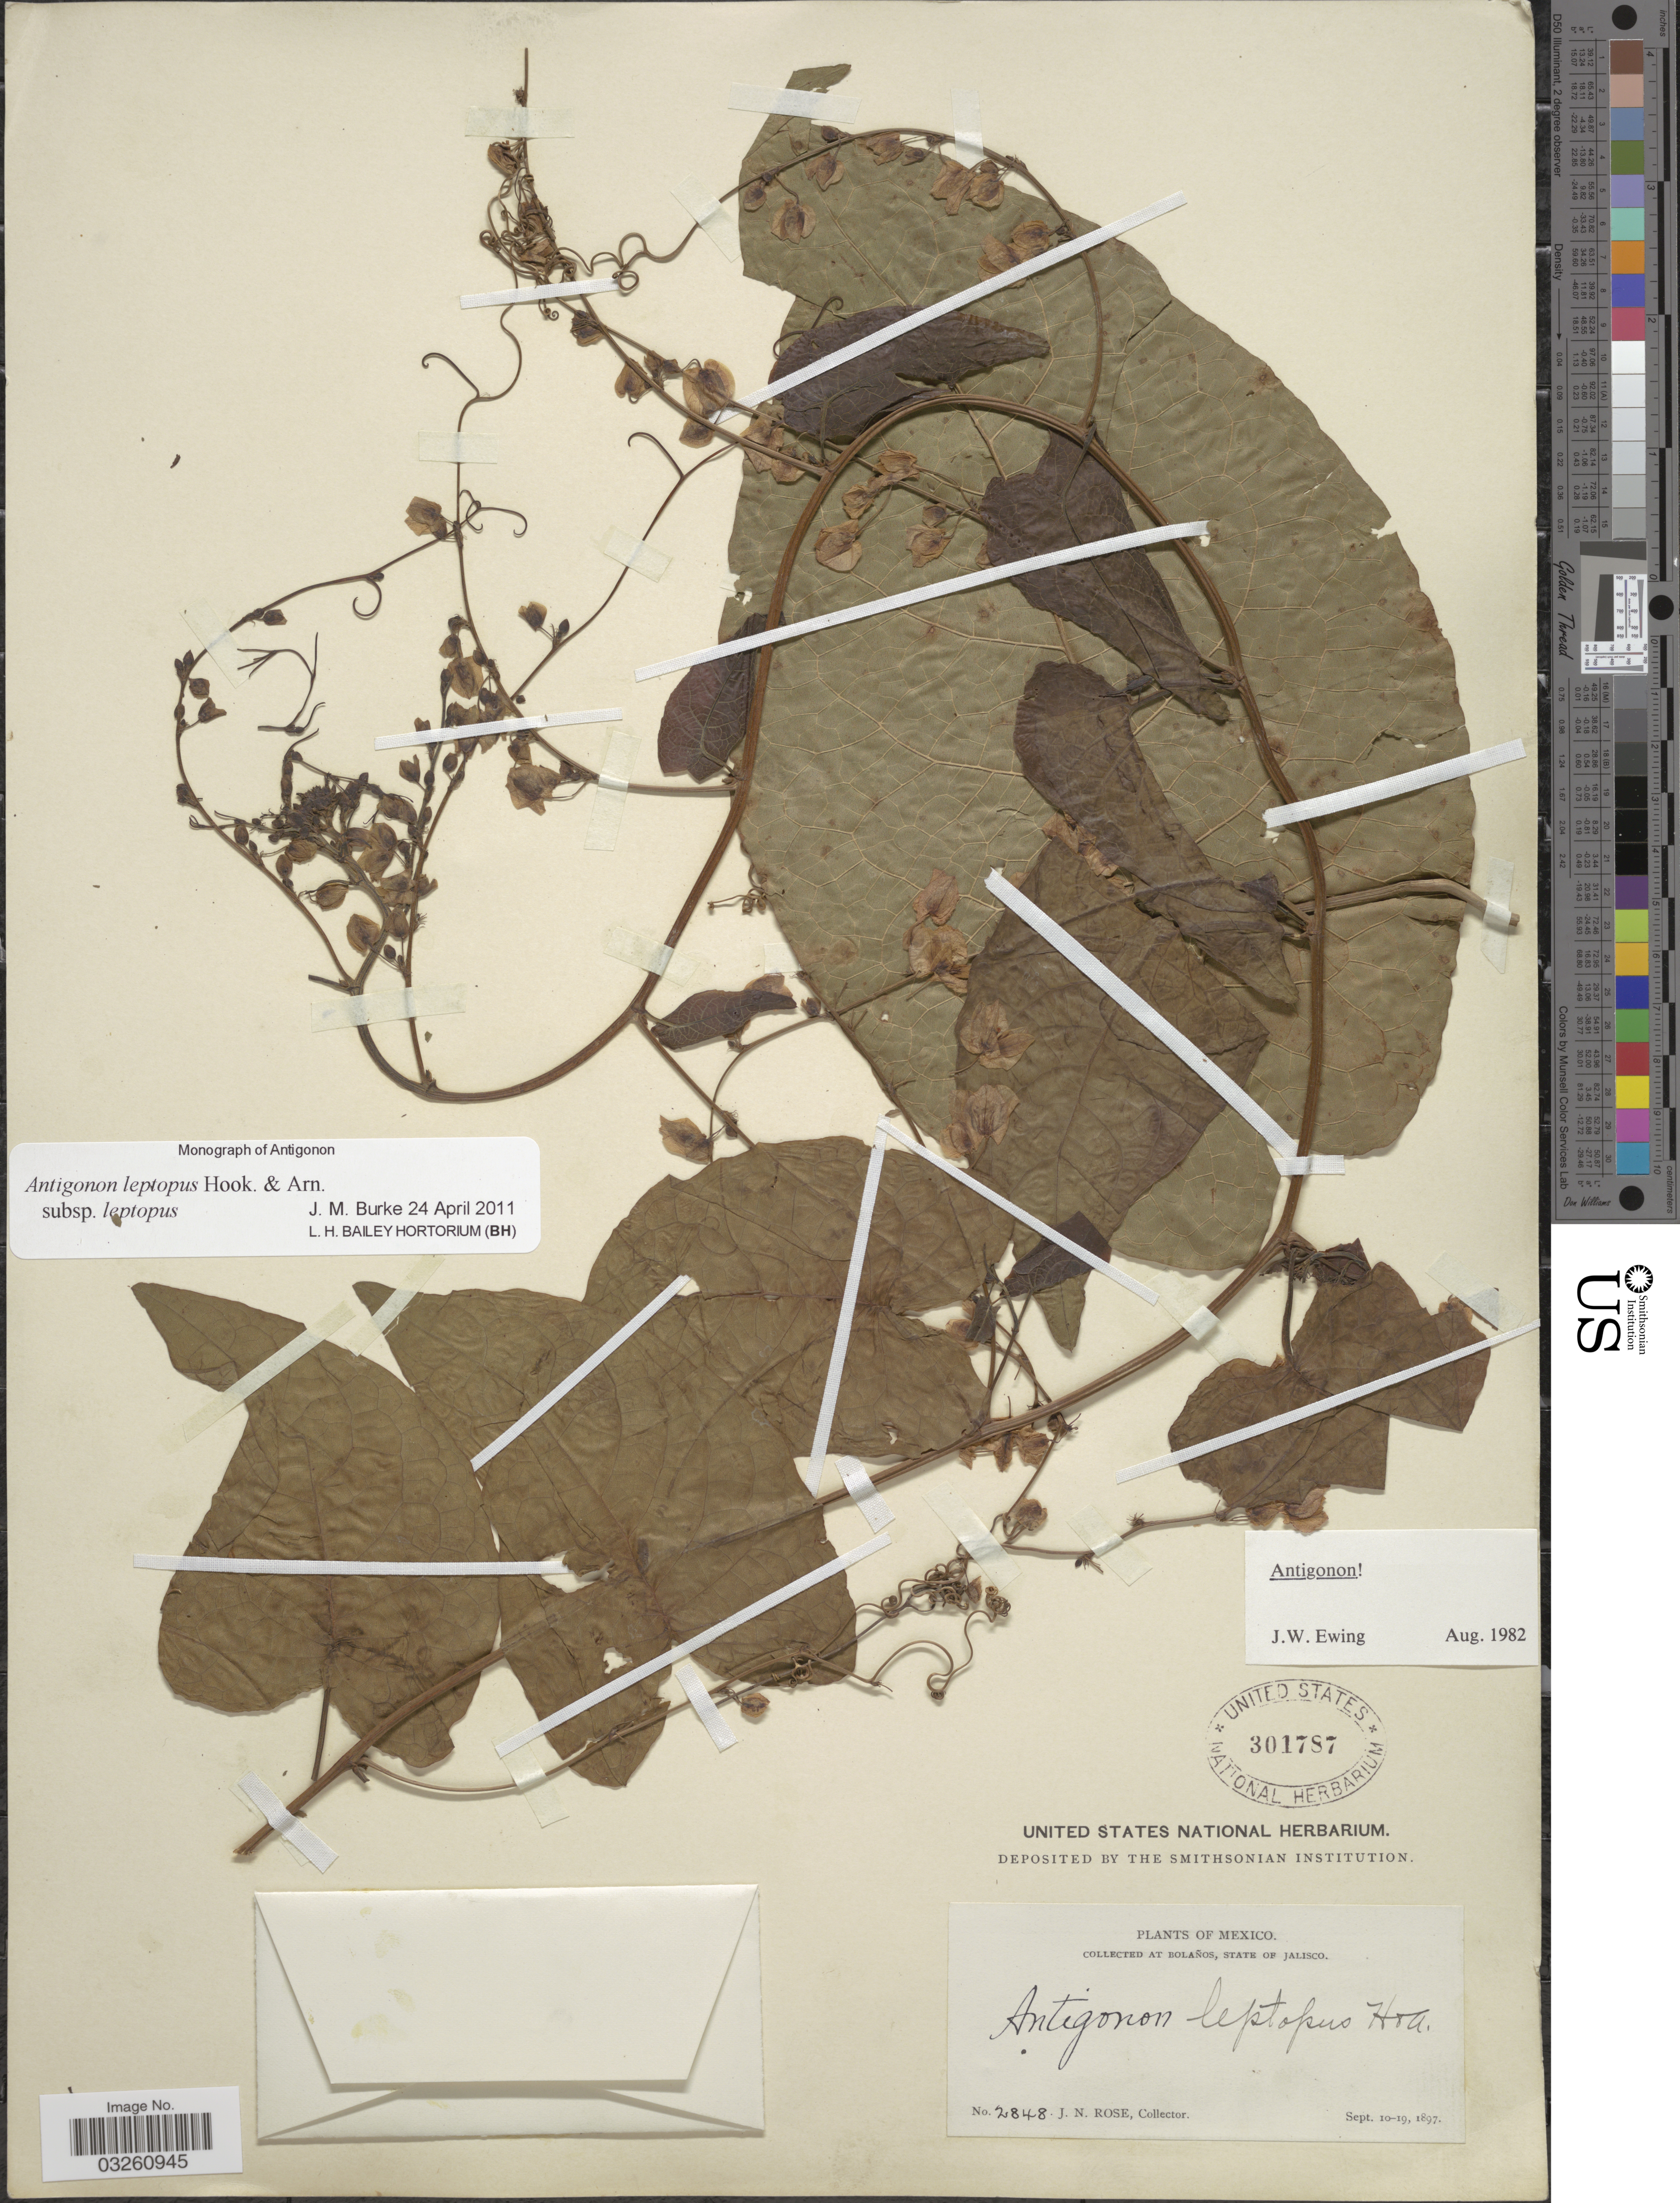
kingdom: Plantae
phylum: Tracheophyta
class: Magnoliopsida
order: Caryophyllales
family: Polygonaceae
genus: Antigonon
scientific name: Antigonon leptopus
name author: Hook. & Arn.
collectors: J. N. Rose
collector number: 2848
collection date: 1897-09-10/1897-09-19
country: Mexico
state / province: Jalisco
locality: At Bolaños.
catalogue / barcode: US 301787